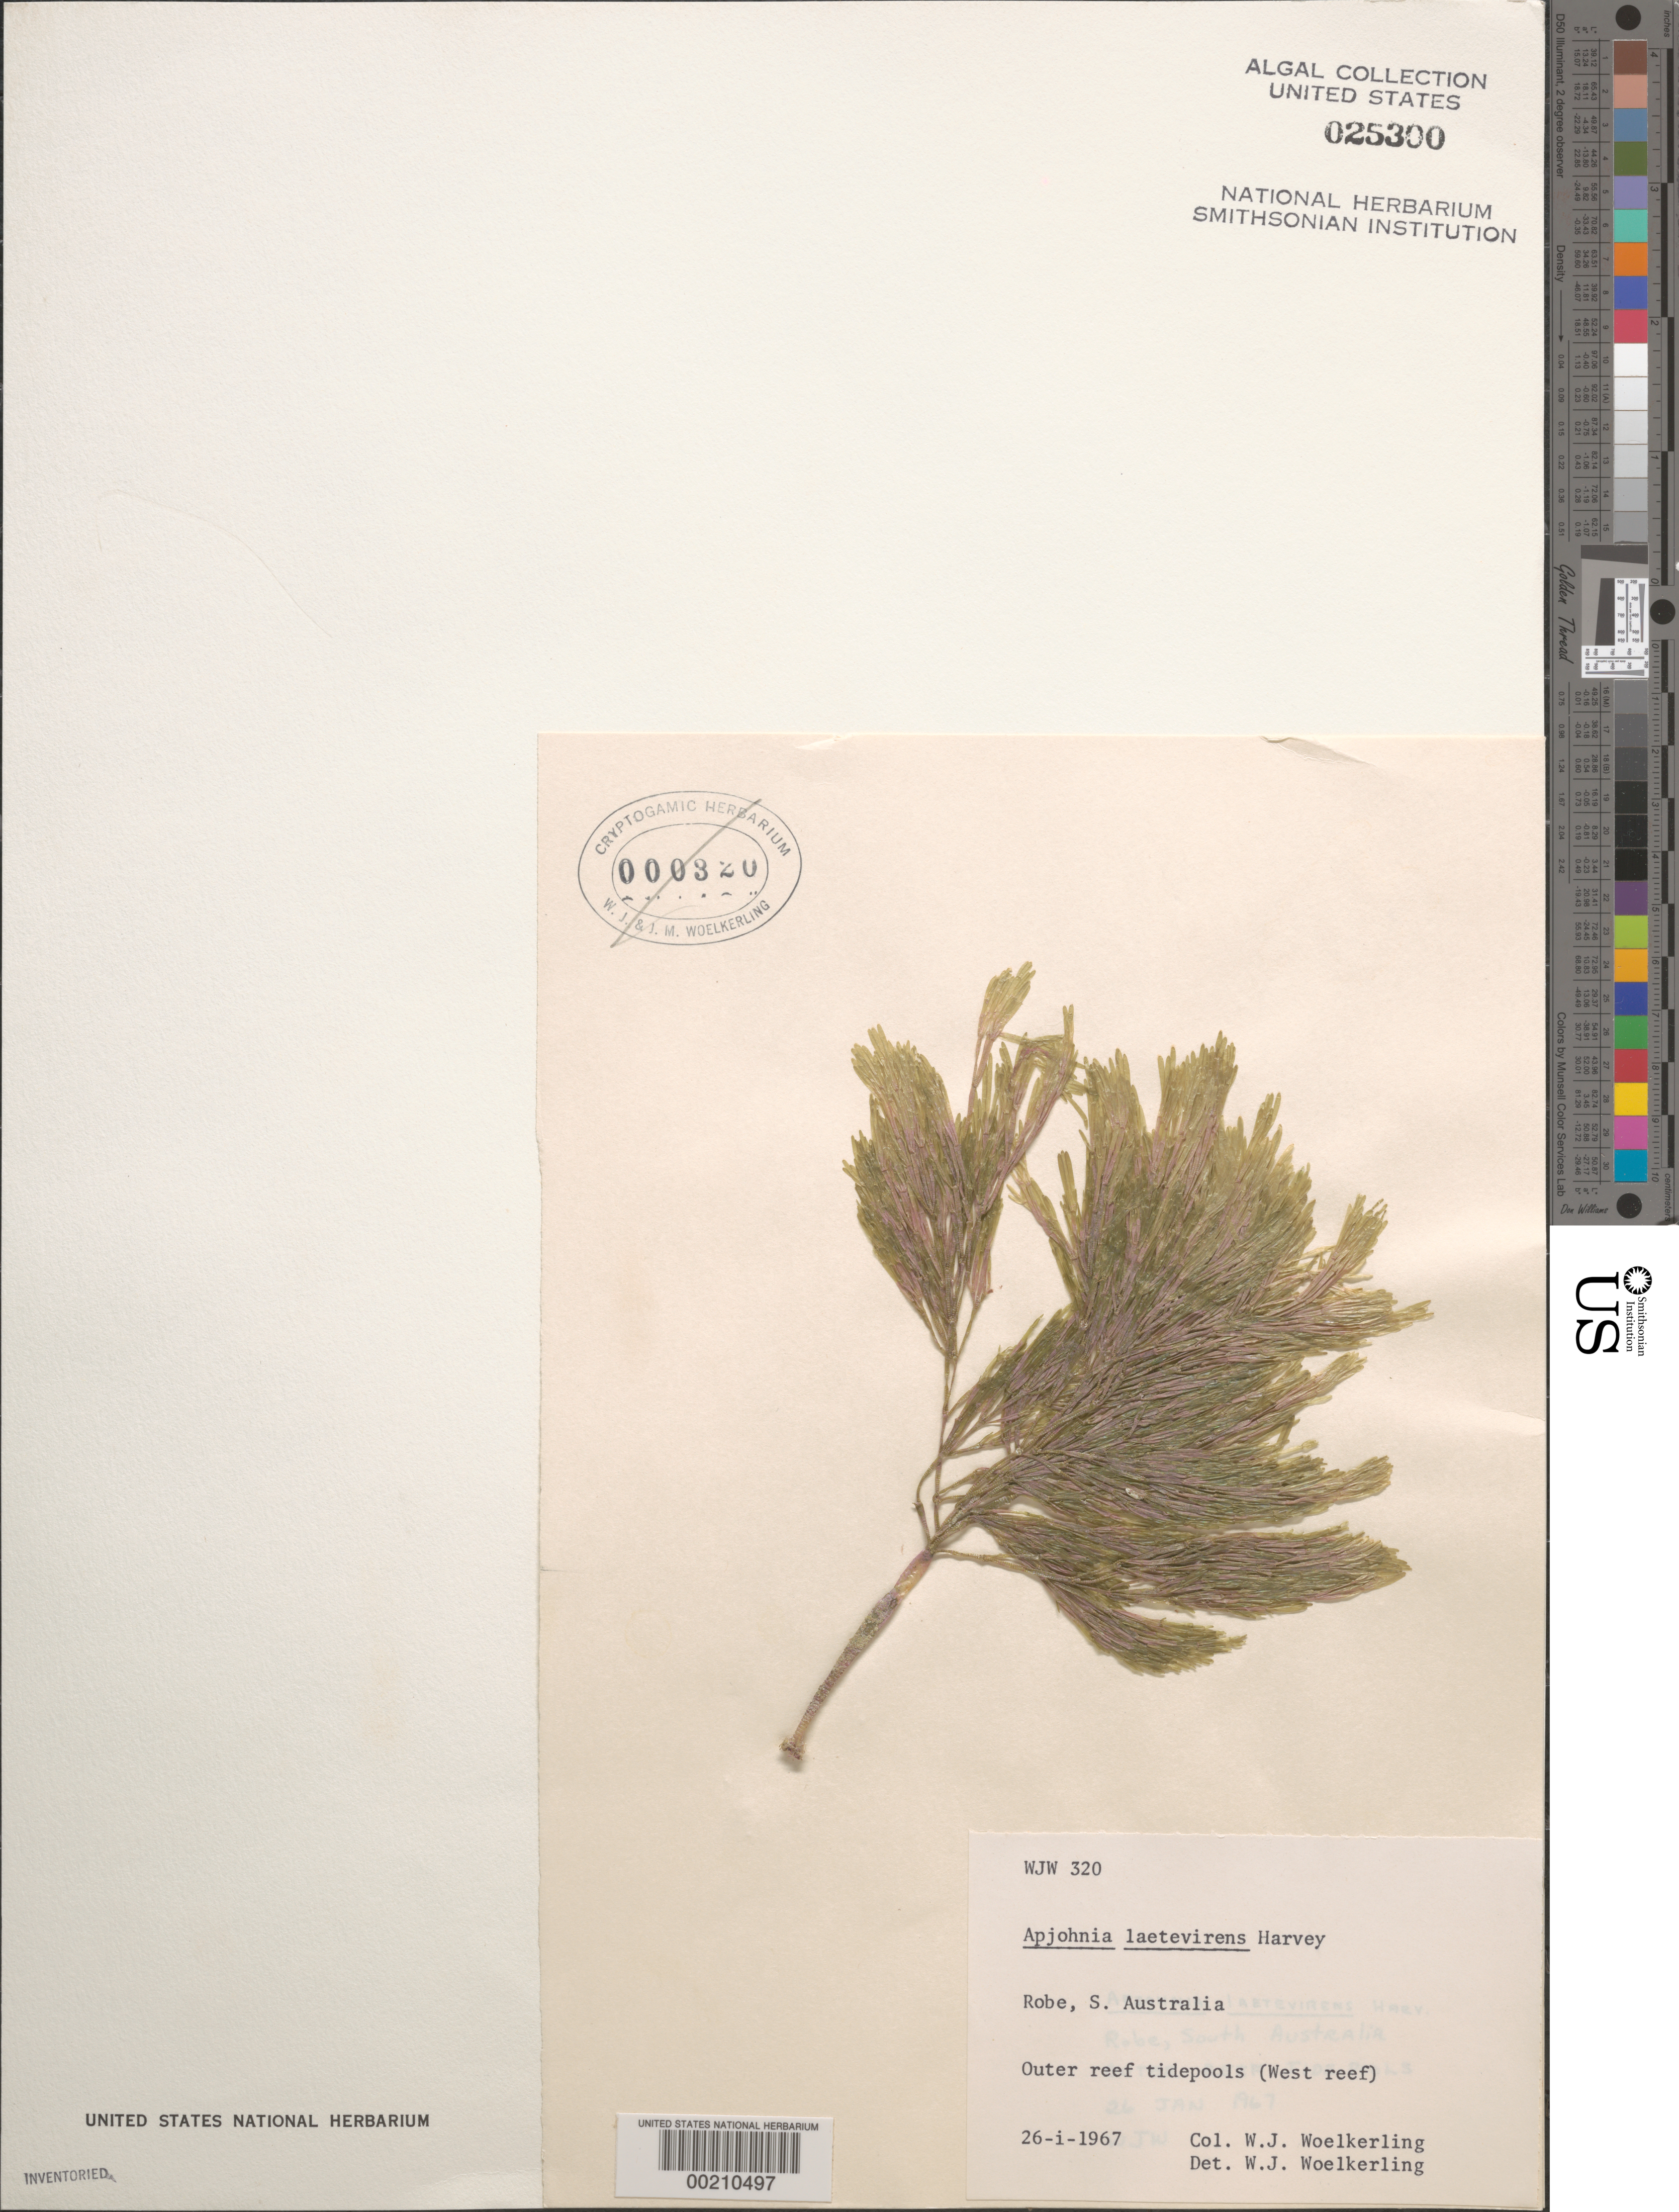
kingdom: Plantae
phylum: Chlorophyta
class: Ulvophyceae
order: Siphonocladales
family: Siphonocladaceae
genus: Apjohnia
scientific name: Apjohnia laetevirens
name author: Harvey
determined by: Woelkerling, W. J.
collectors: W. Woelkerling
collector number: WJW 320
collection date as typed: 26 Jan 1967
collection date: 1967-01-26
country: Australia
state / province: South Australia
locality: Robe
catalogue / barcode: US 25300